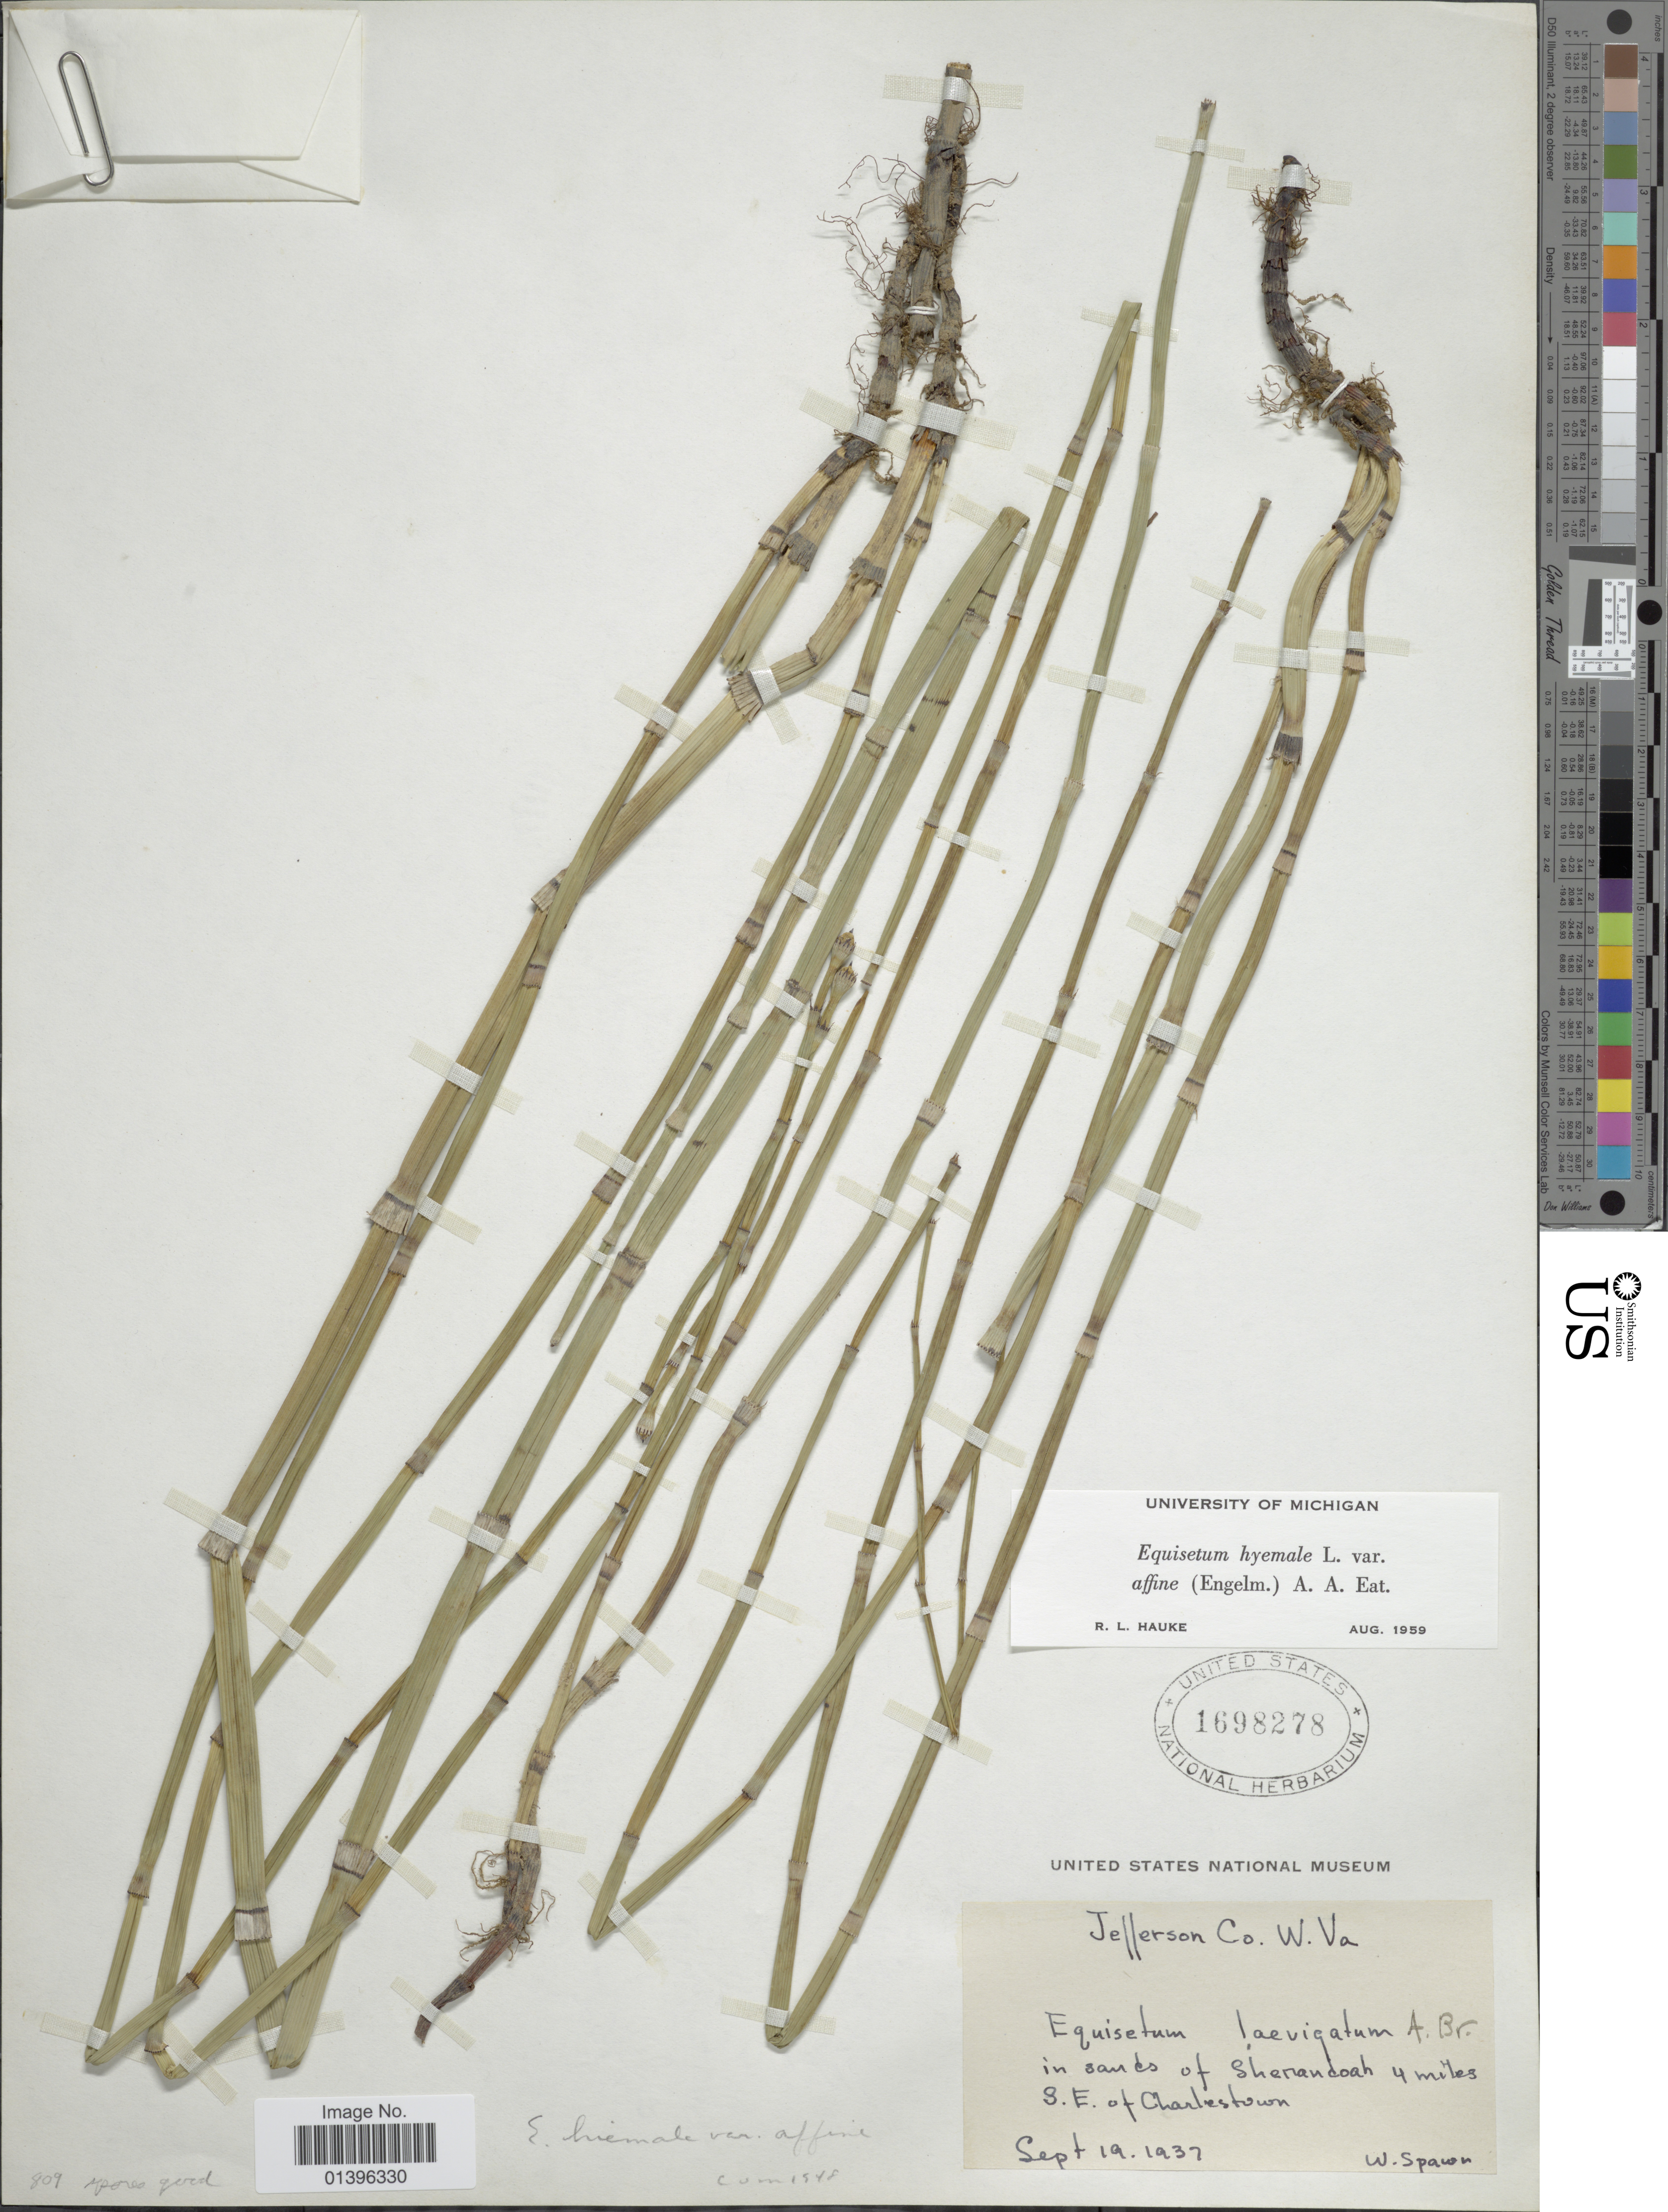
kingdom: Plantae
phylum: Tracheophyta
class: Polypodiopsida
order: Equisetales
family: Equisetaceae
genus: Equisetum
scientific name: Equisetum hyemale var. affine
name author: (Engelm.) A.A. Eaton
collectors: W. Spawn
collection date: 1937-09-19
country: United States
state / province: West Virginia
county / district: Jefferson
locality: Jefferson Co. In sands of Shenandoah 4 miles S.E. of Charlestown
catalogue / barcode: US 1698278